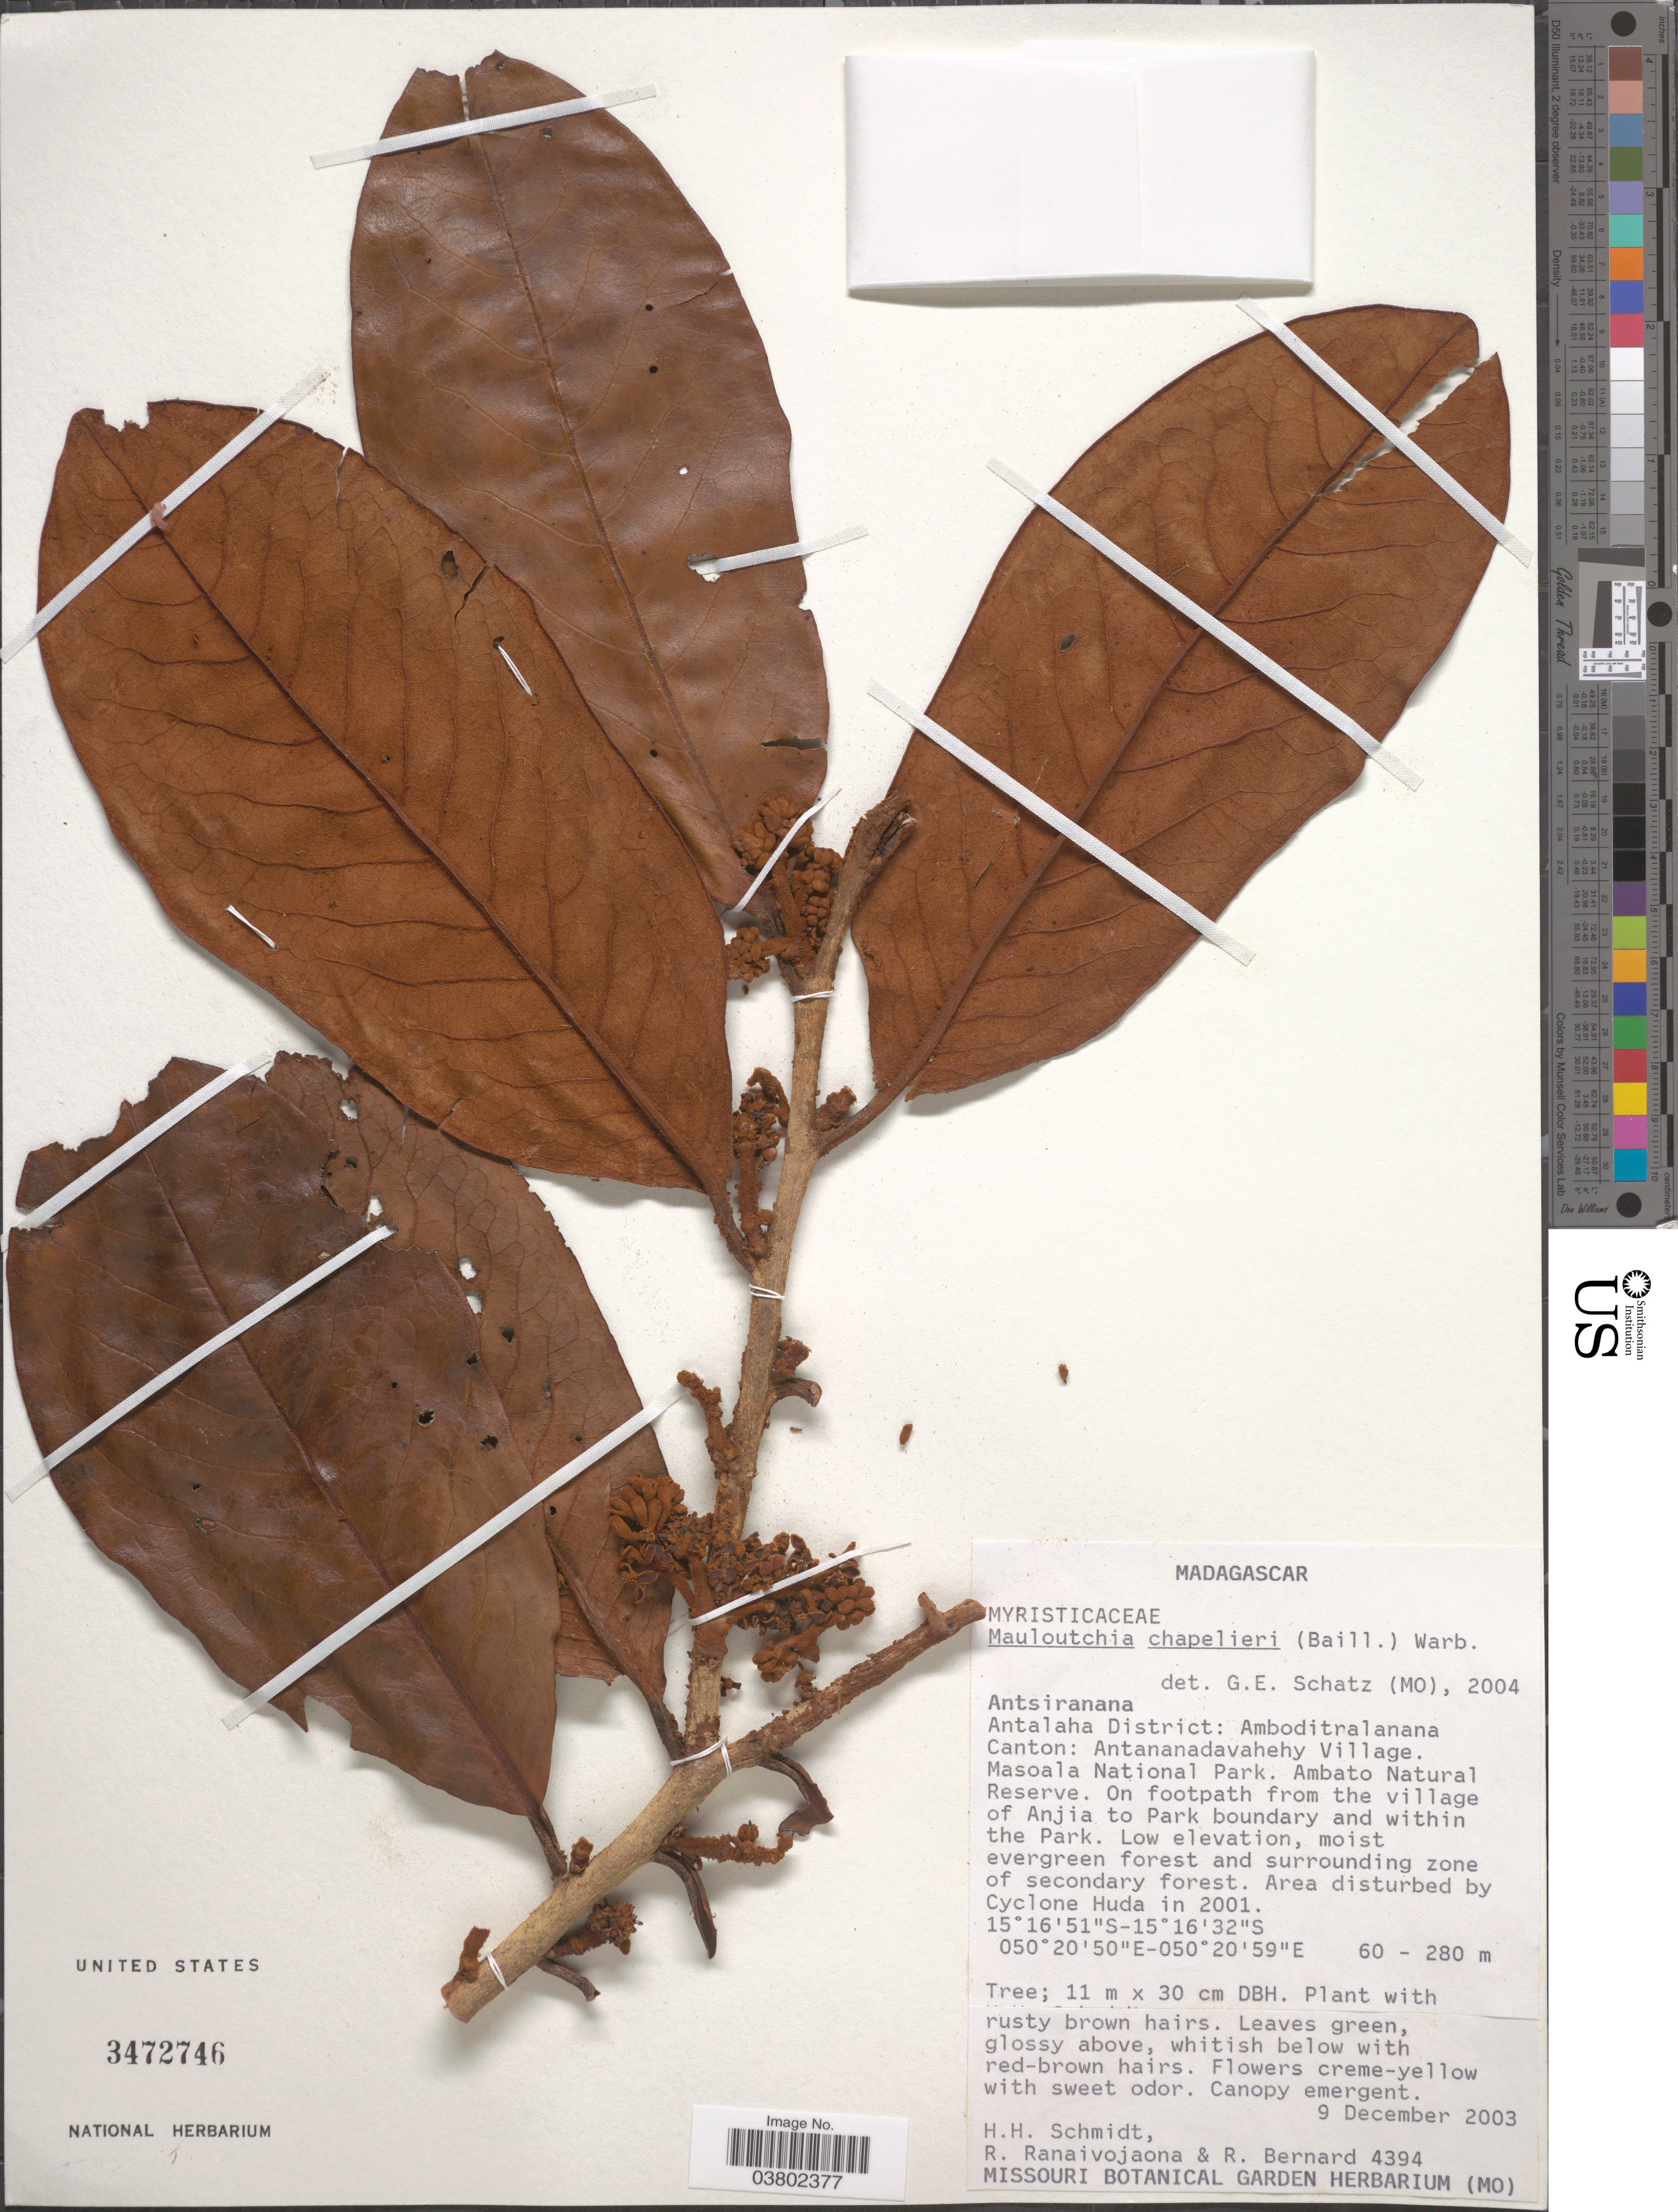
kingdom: Plantae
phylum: Tracheophyta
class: Magnoliopsida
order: Magnoliales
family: Myristicaceae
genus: Mauloutchia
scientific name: Mauloutchia chapelieri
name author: Warb.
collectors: H. H. Schmidt, R. Ranaivojaona & R. Bernard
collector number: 4394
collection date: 2003-12-09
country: Madagascar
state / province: Sava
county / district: Antalaha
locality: Antalaha District: Amboditralanana Canton: Antananadavahehy Village. Masoala National Park. Ambato Natural Reserve. On footpath from the village of Anjia to Park boundary and within the Park.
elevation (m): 60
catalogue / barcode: US 3472746